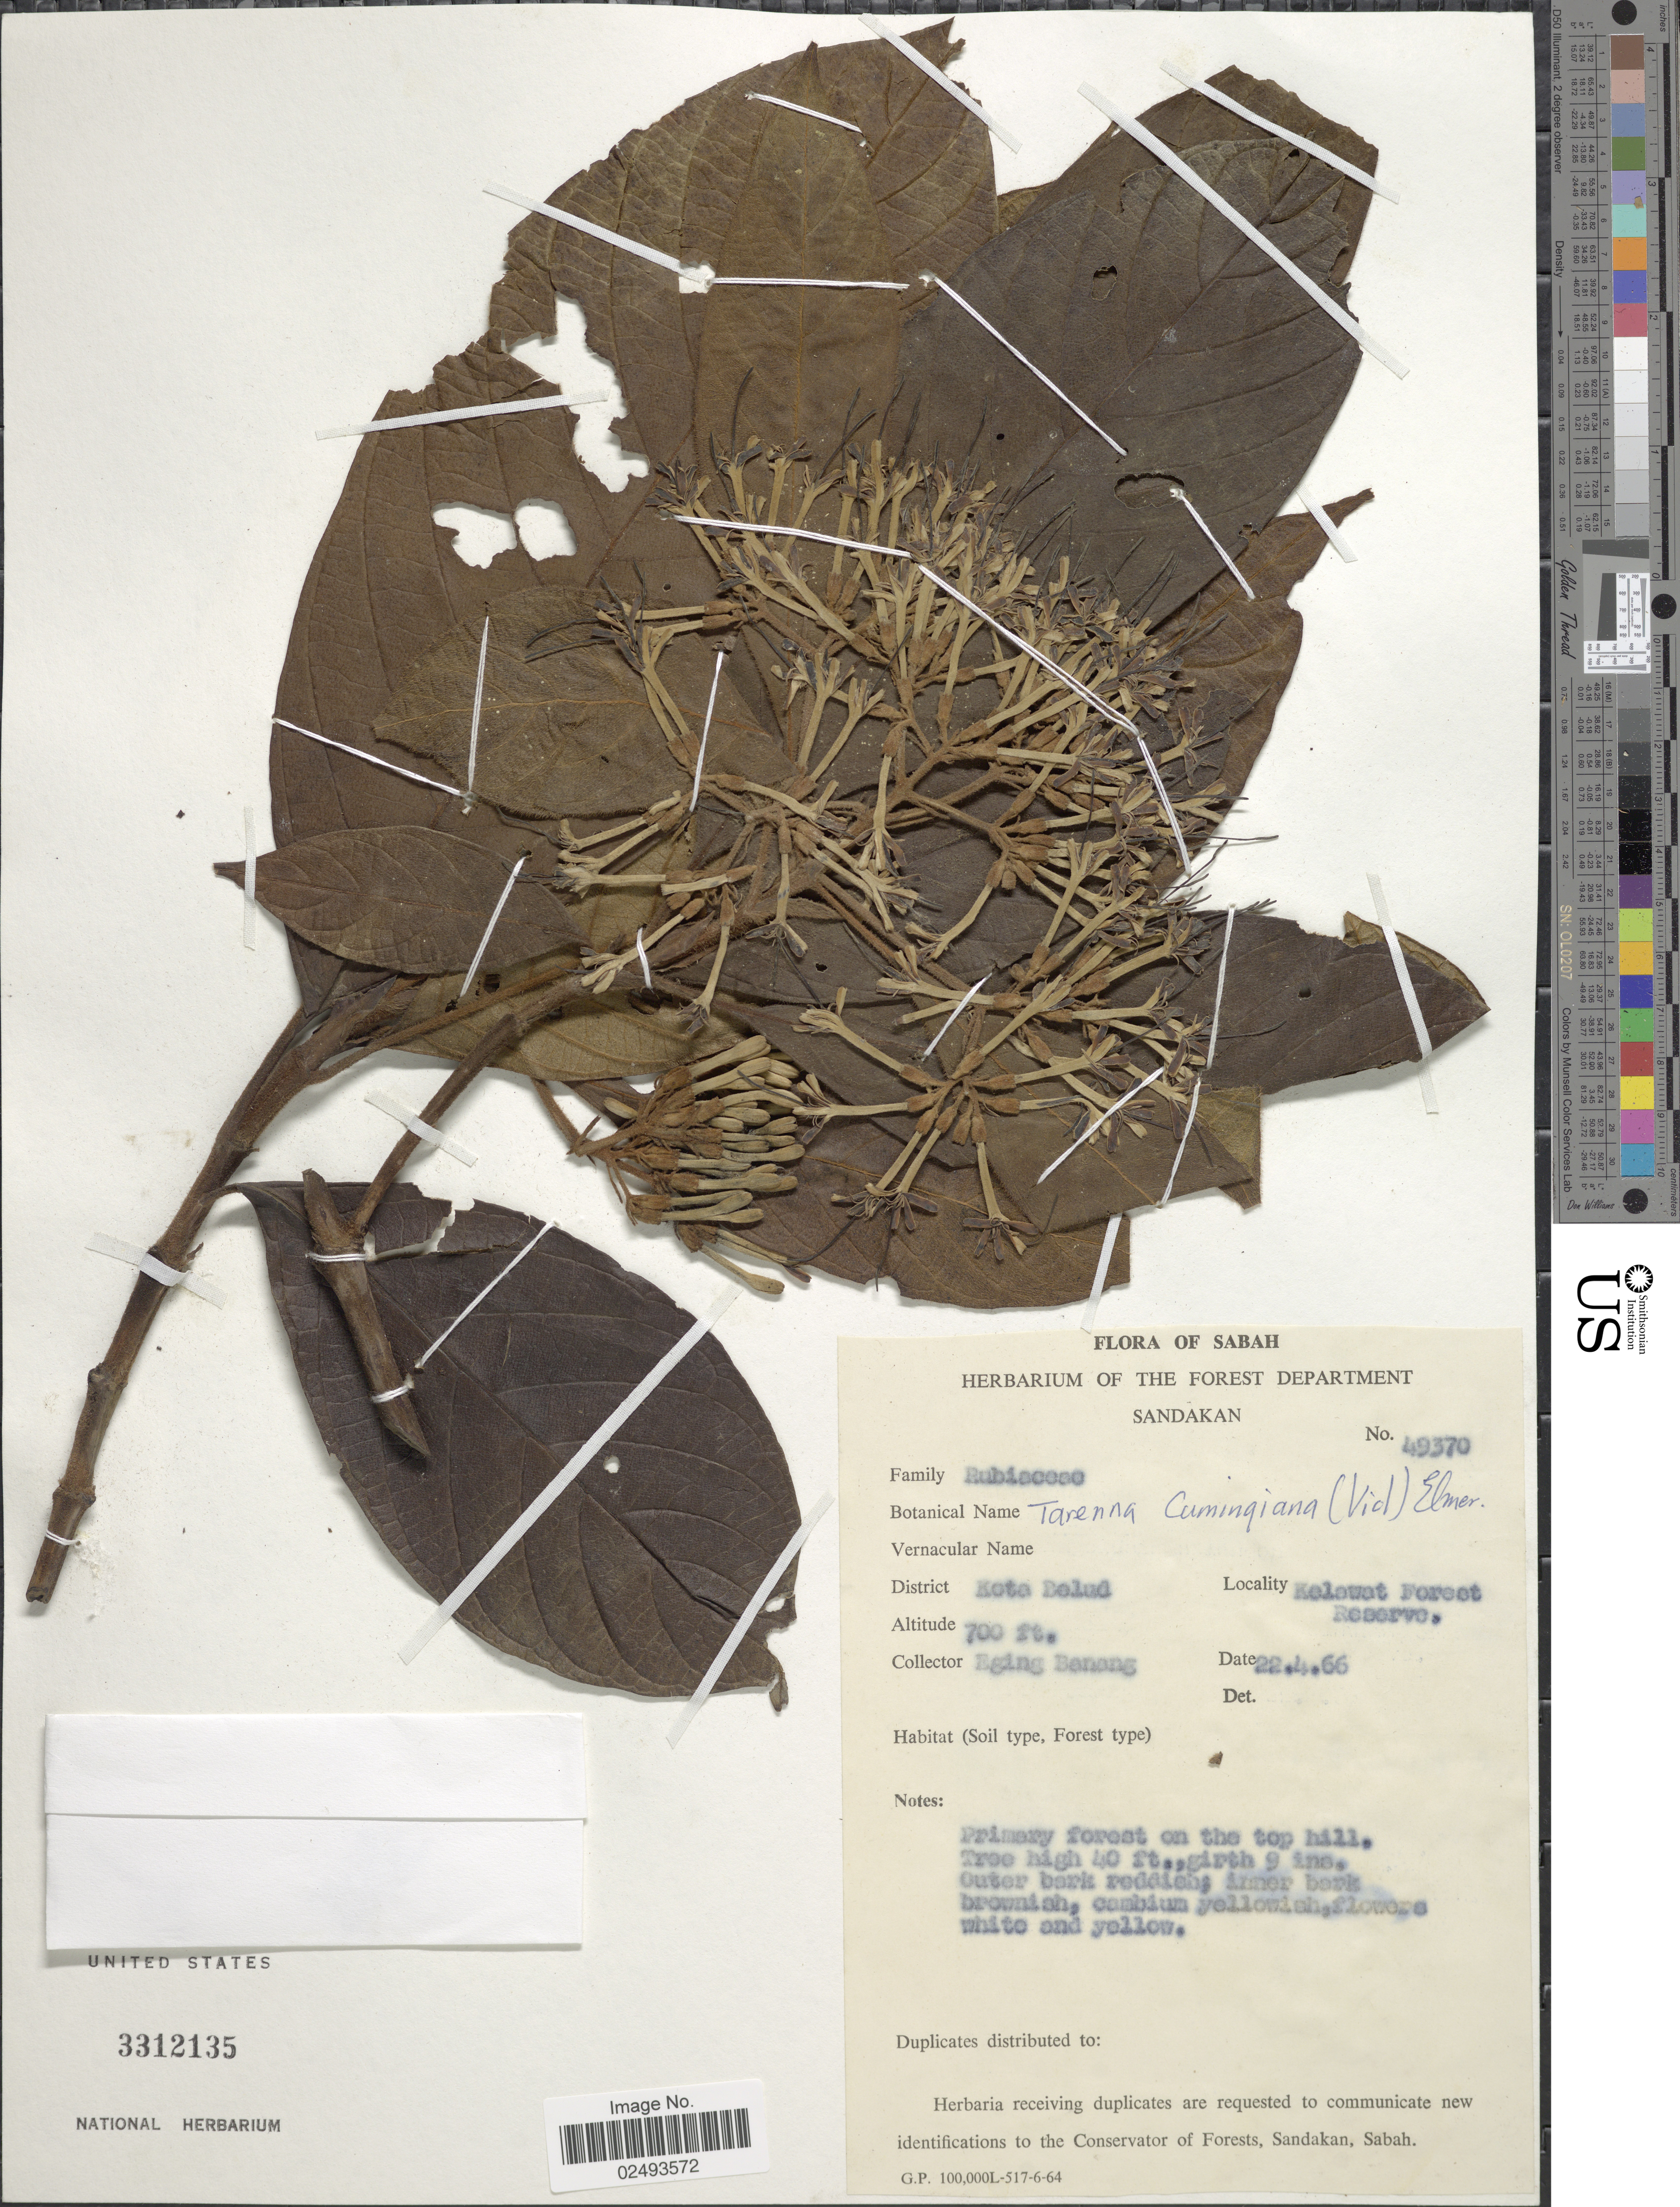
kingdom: Plantae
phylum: Tracheophyta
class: Magnoliopsida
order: Gentianales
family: Rubiaceae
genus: Tarenna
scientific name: Tarenna cumingiana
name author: (Vidal) Elmer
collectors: E. Banang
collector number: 49370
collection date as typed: Transcribed d/m/y: 22/4/66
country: Malaysia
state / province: Sabah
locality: District Kota Belud, Kelawat Forest Reserve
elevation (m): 213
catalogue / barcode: US 3312135